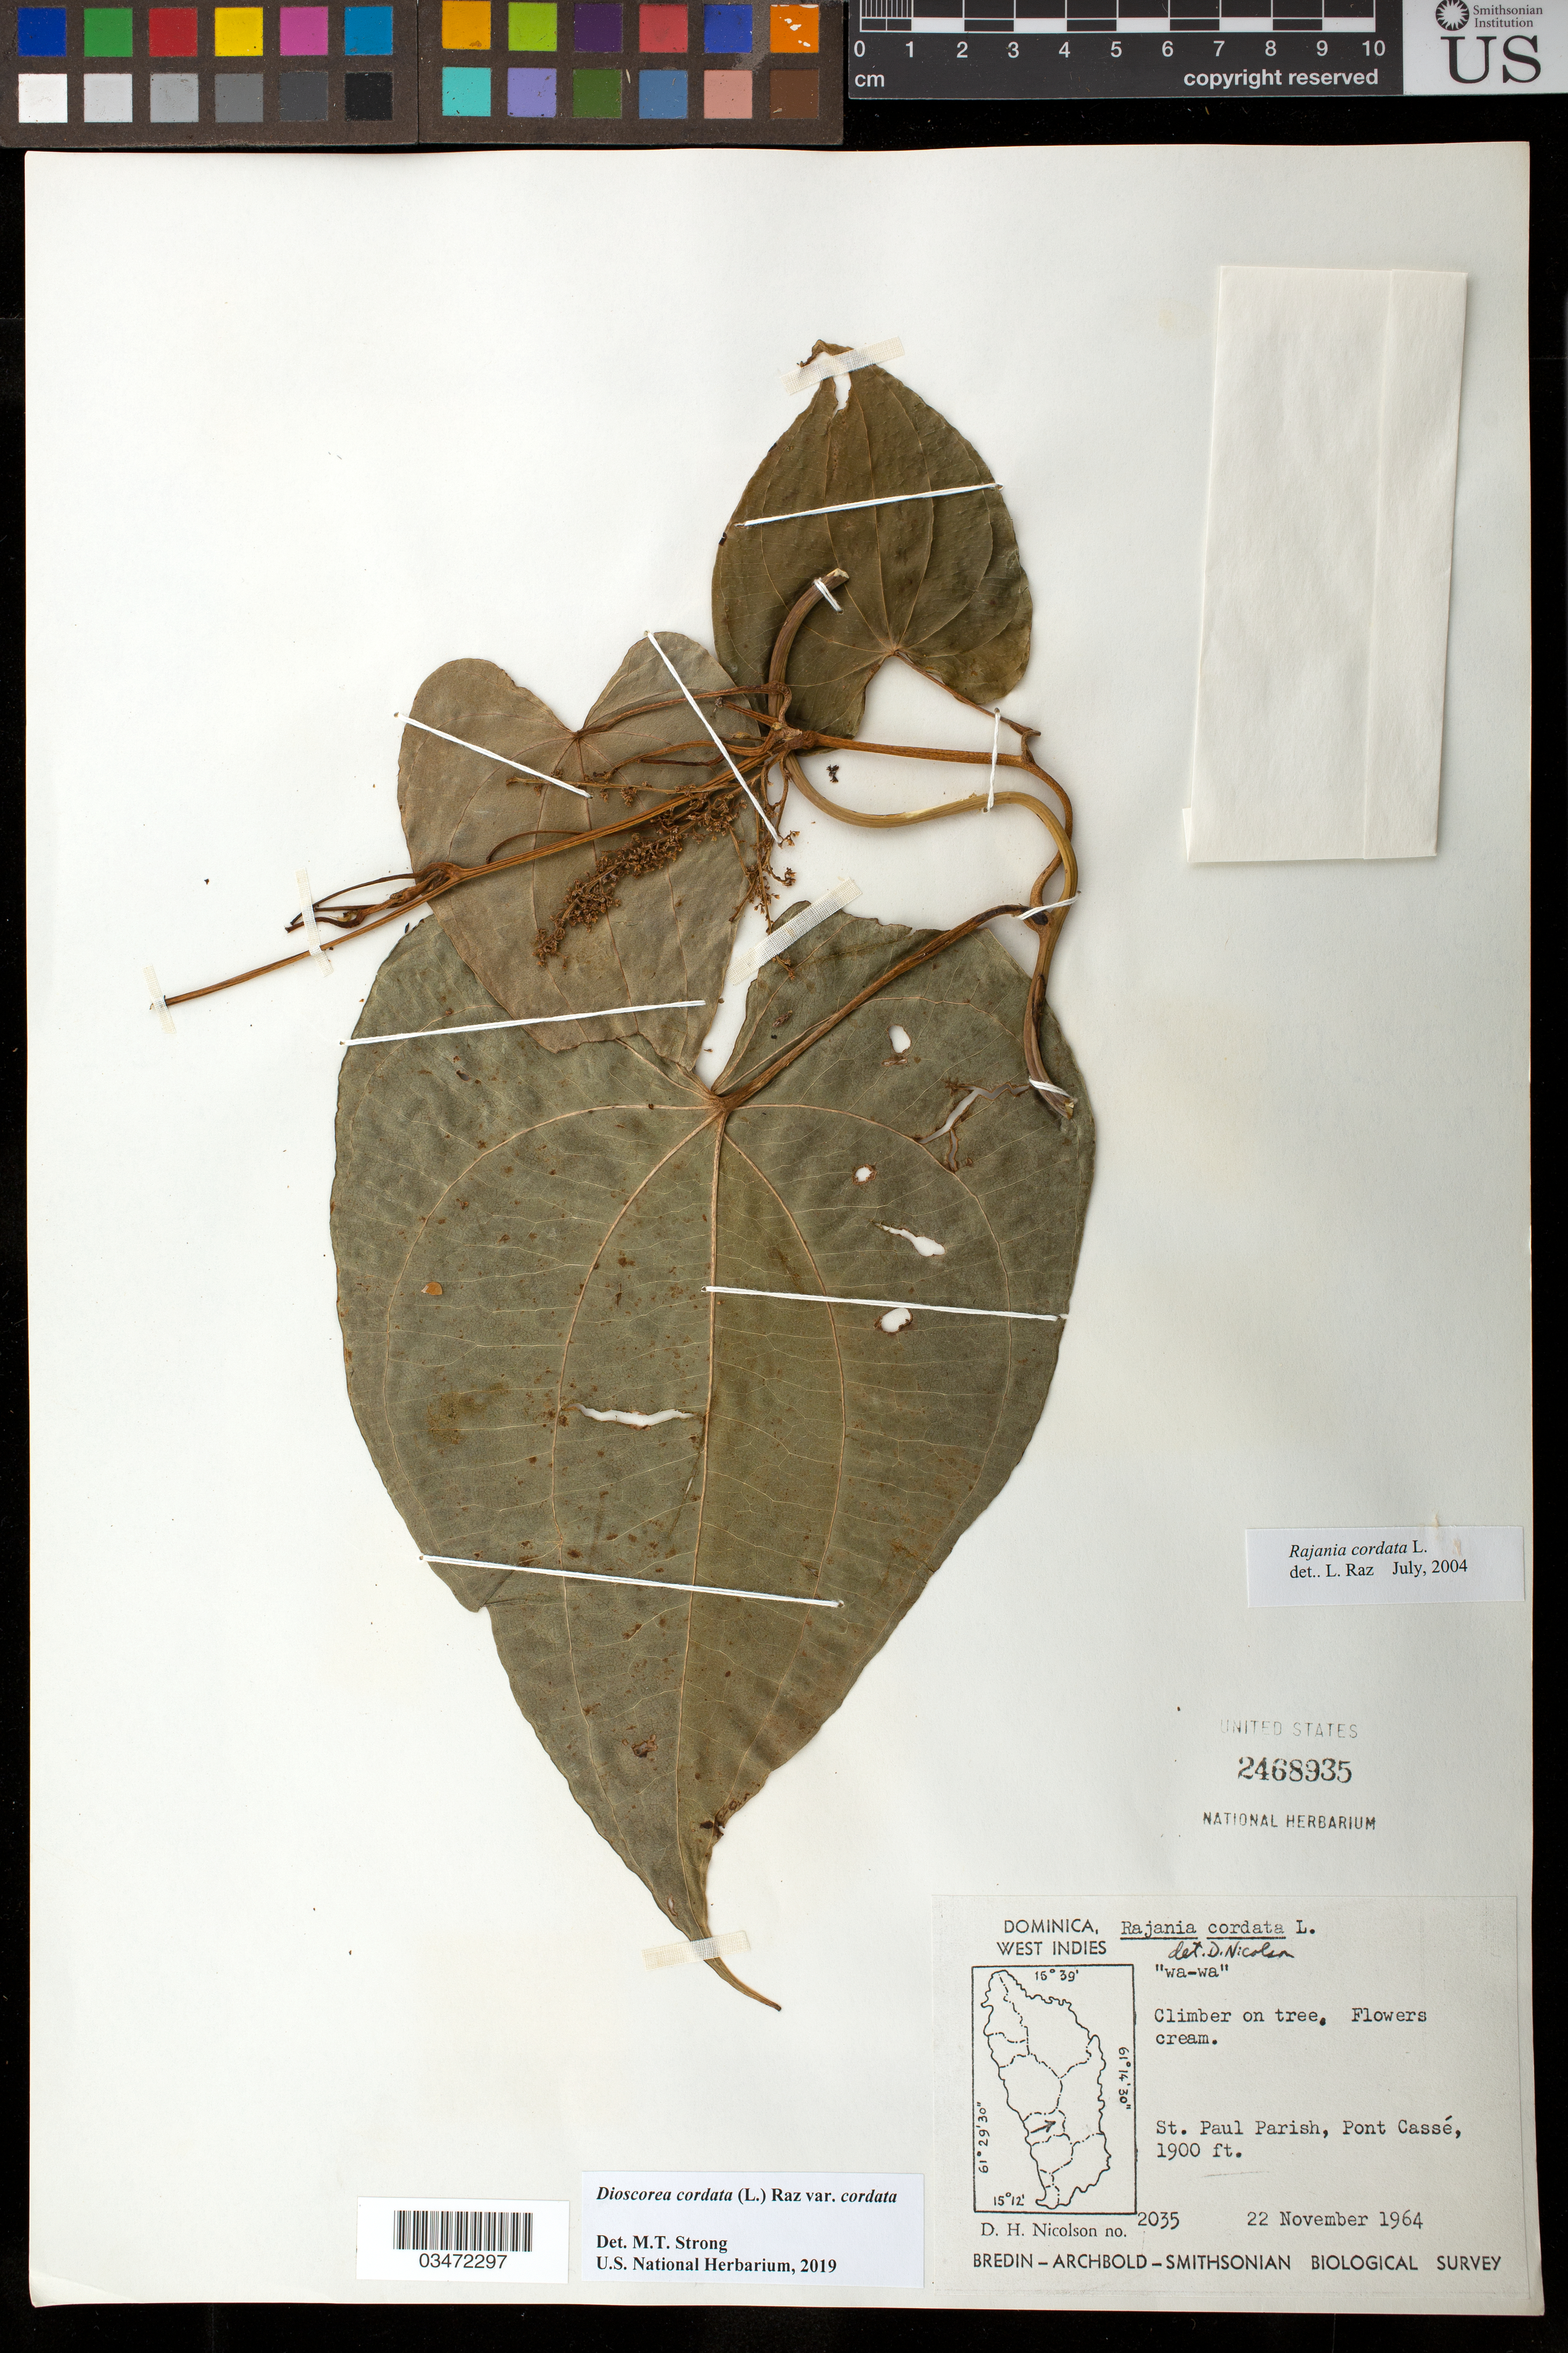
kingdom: Plantae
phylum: Tracheophyta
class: Liliopsida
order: Dioscoreales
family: Dioscoreaceae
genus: Dioscorea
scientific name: Dioscorea cordata var. cordata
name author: (L.) Raz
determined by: Strong, M. T., (US), Smithsonian Institution - National Museum of Natural History (UNITED STATES)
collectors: D. H. Nicolson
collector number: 2035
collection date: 1964-11-22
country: Dominica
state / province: St. Paul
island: Dominica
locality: Pont Cassé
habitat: On tree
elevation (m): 579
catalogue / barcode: US 2468935